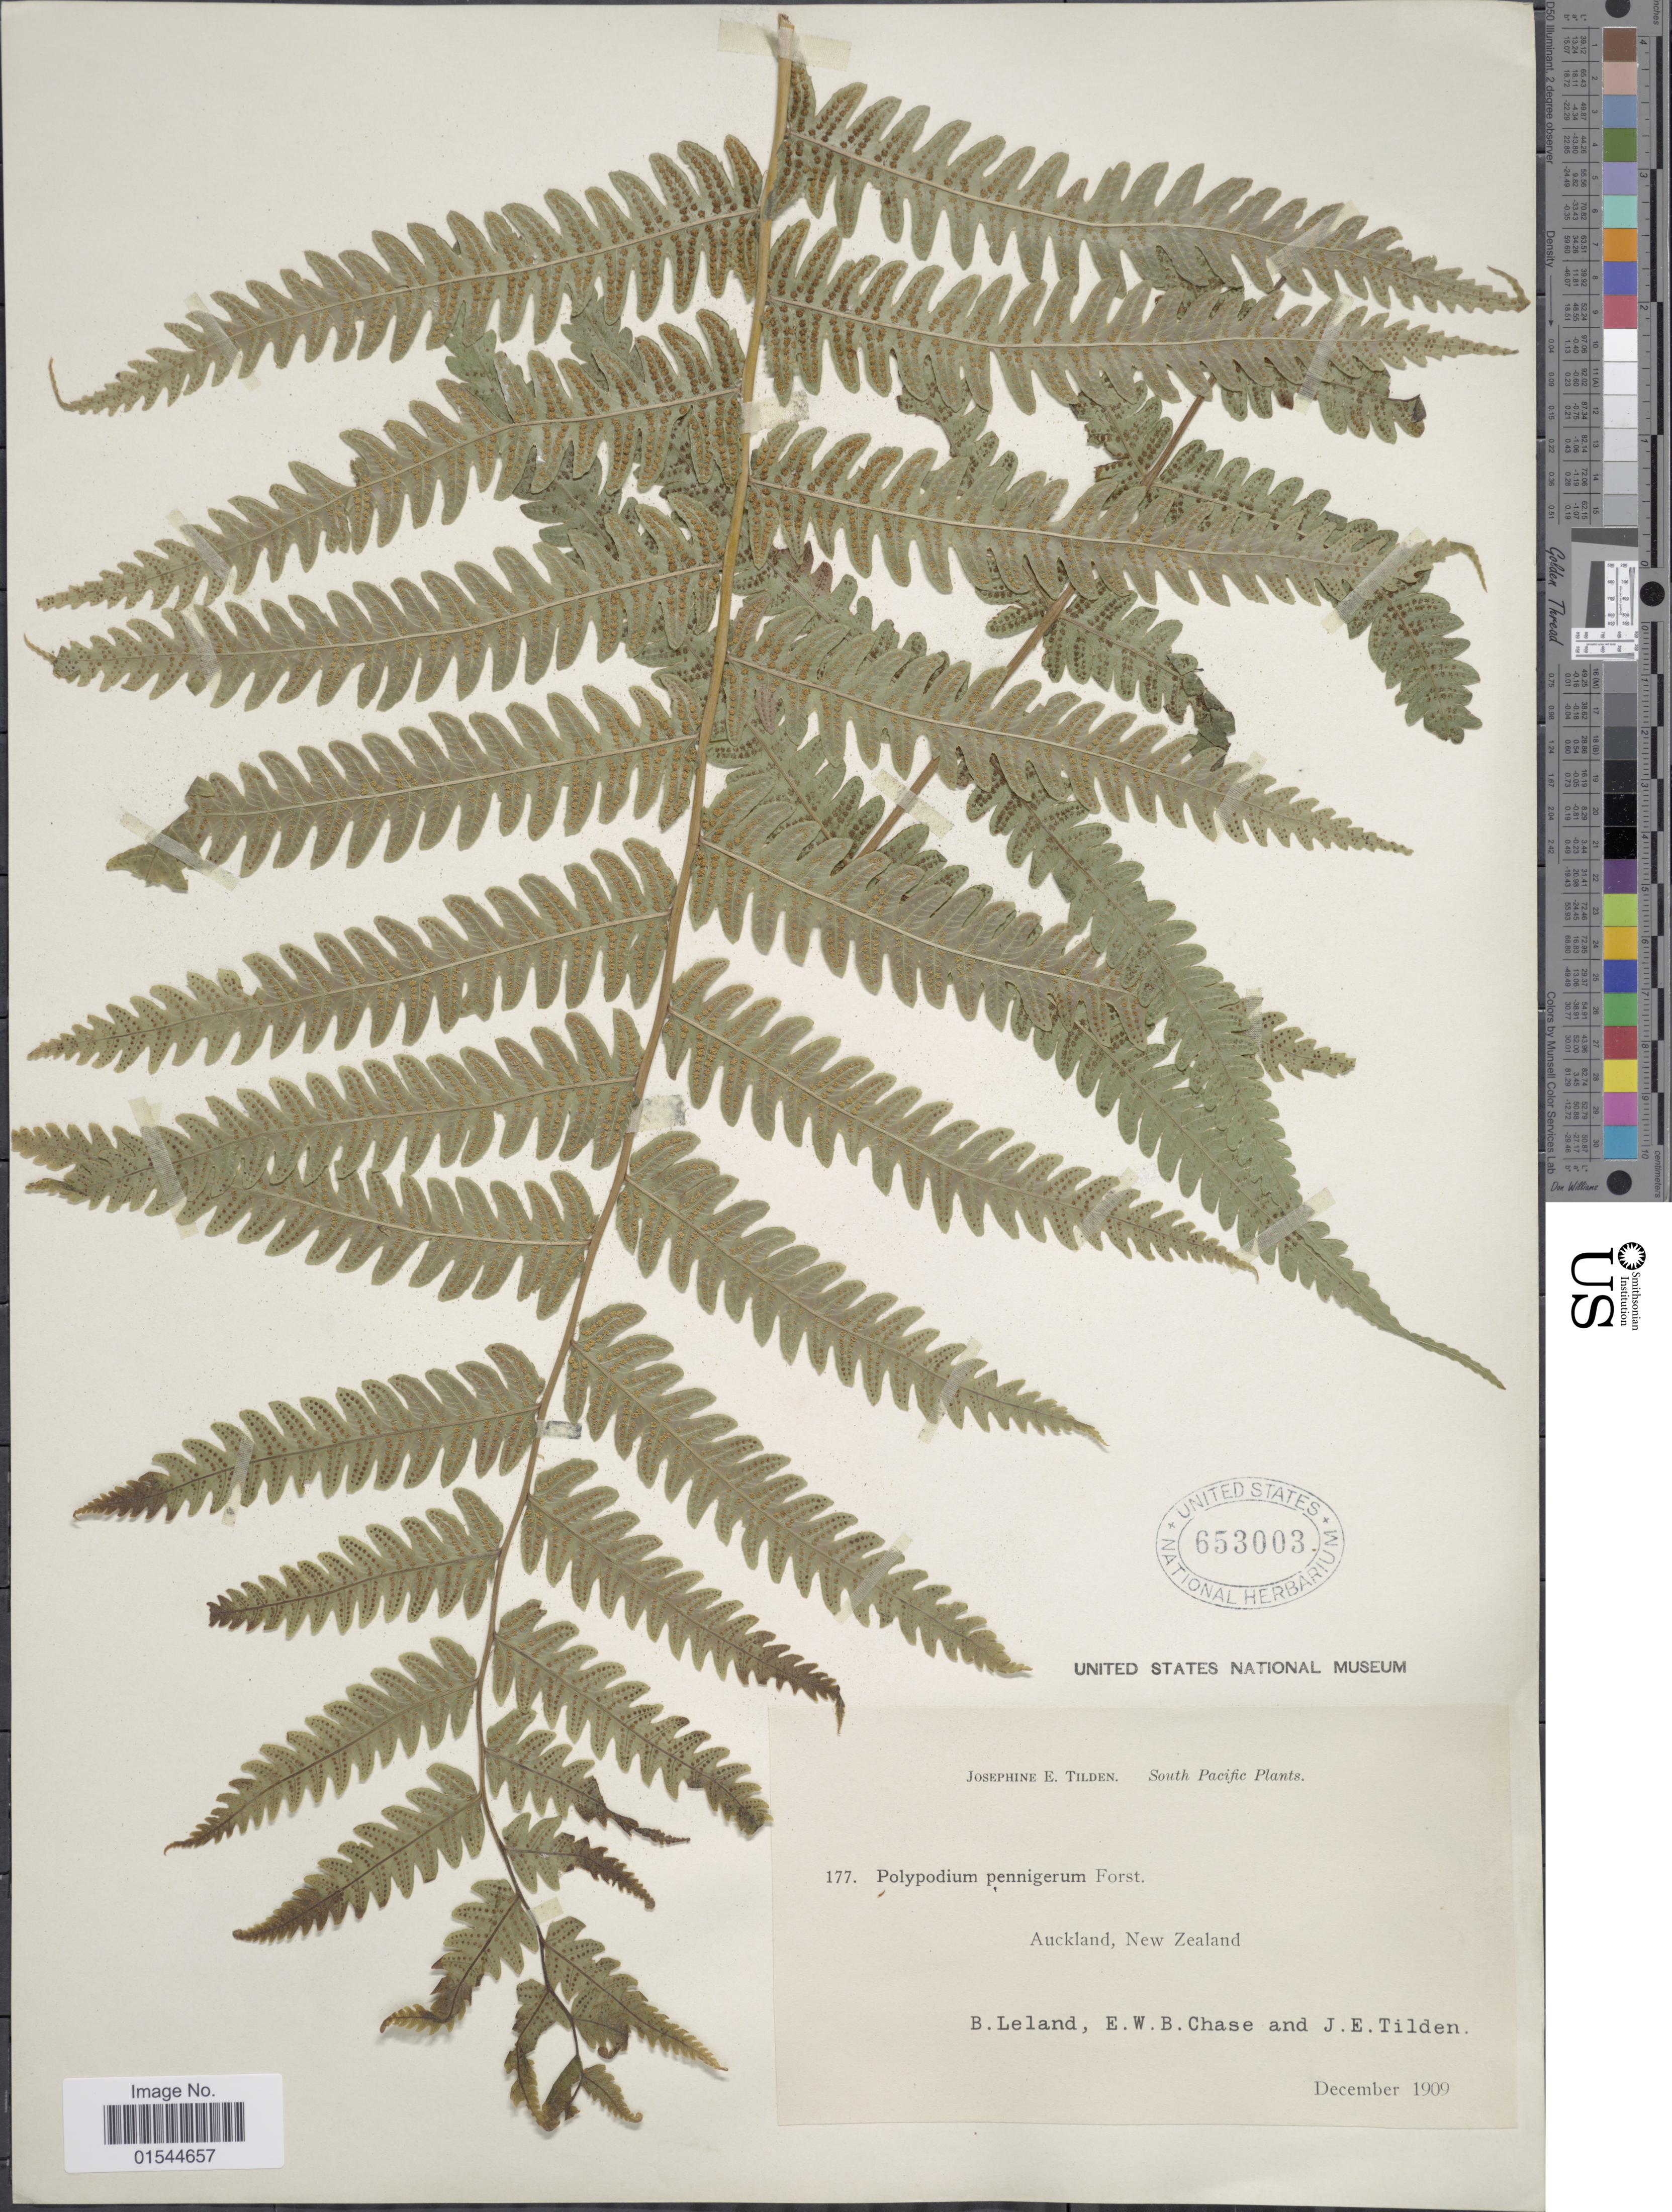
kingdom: Plantae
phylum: Tracheophyta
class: Polypodiopsida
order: Polypodiales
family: Thelypteridaceae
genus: Pneumatopteris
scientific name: Pneumatopteris pennigera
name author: (G. Forst.) Holttum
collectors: B. Leland, E. W. Chase & J. E. Tilden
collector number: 177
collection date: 1909-12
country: New Zealand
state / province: Auckland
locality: South Pacific, Auckland, New Zealand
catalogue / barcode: US 653003